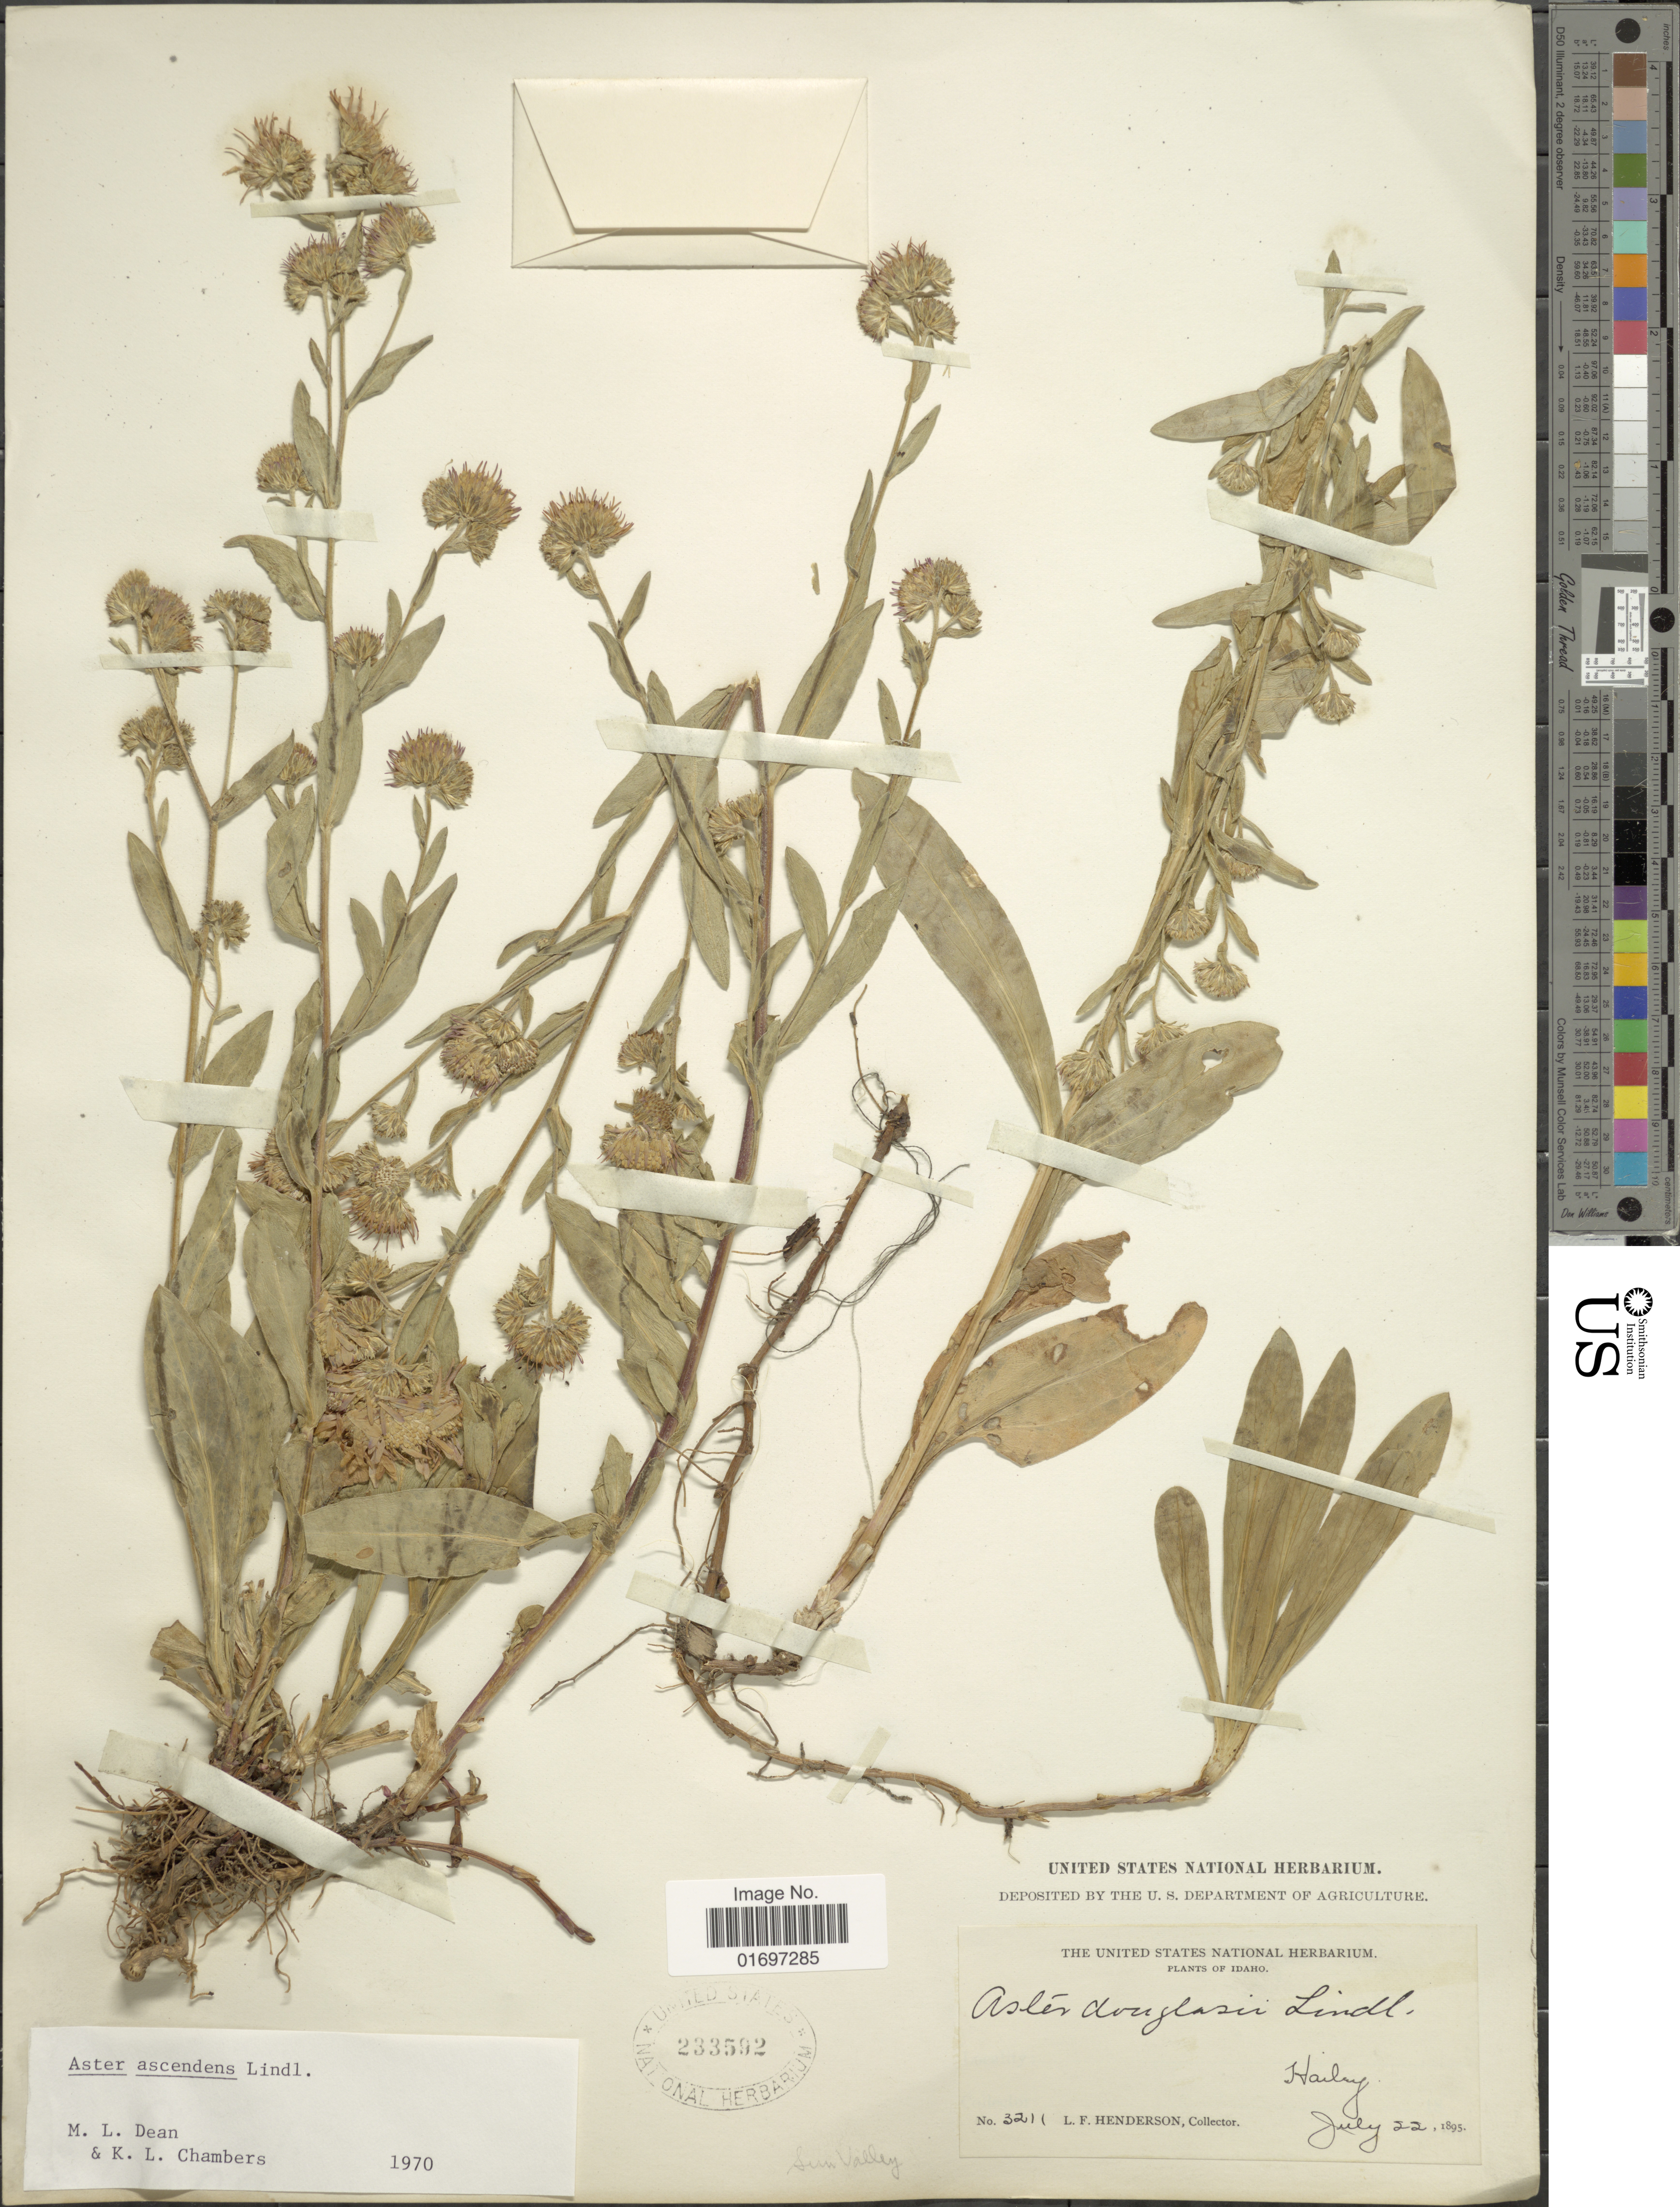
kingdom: Plantae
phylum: Tracheophyta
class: Magnoliopsida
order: Asterales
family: Asteraceae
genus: Symphyotrichum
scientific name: Symphyotrichum ascendens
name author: (Lindl.) G.L. Nesom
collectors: L. Henderson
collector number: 3211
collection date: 1895-07-22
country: United States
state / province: Idaho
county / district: Blaine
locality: Hailey.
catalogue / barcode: US 233592